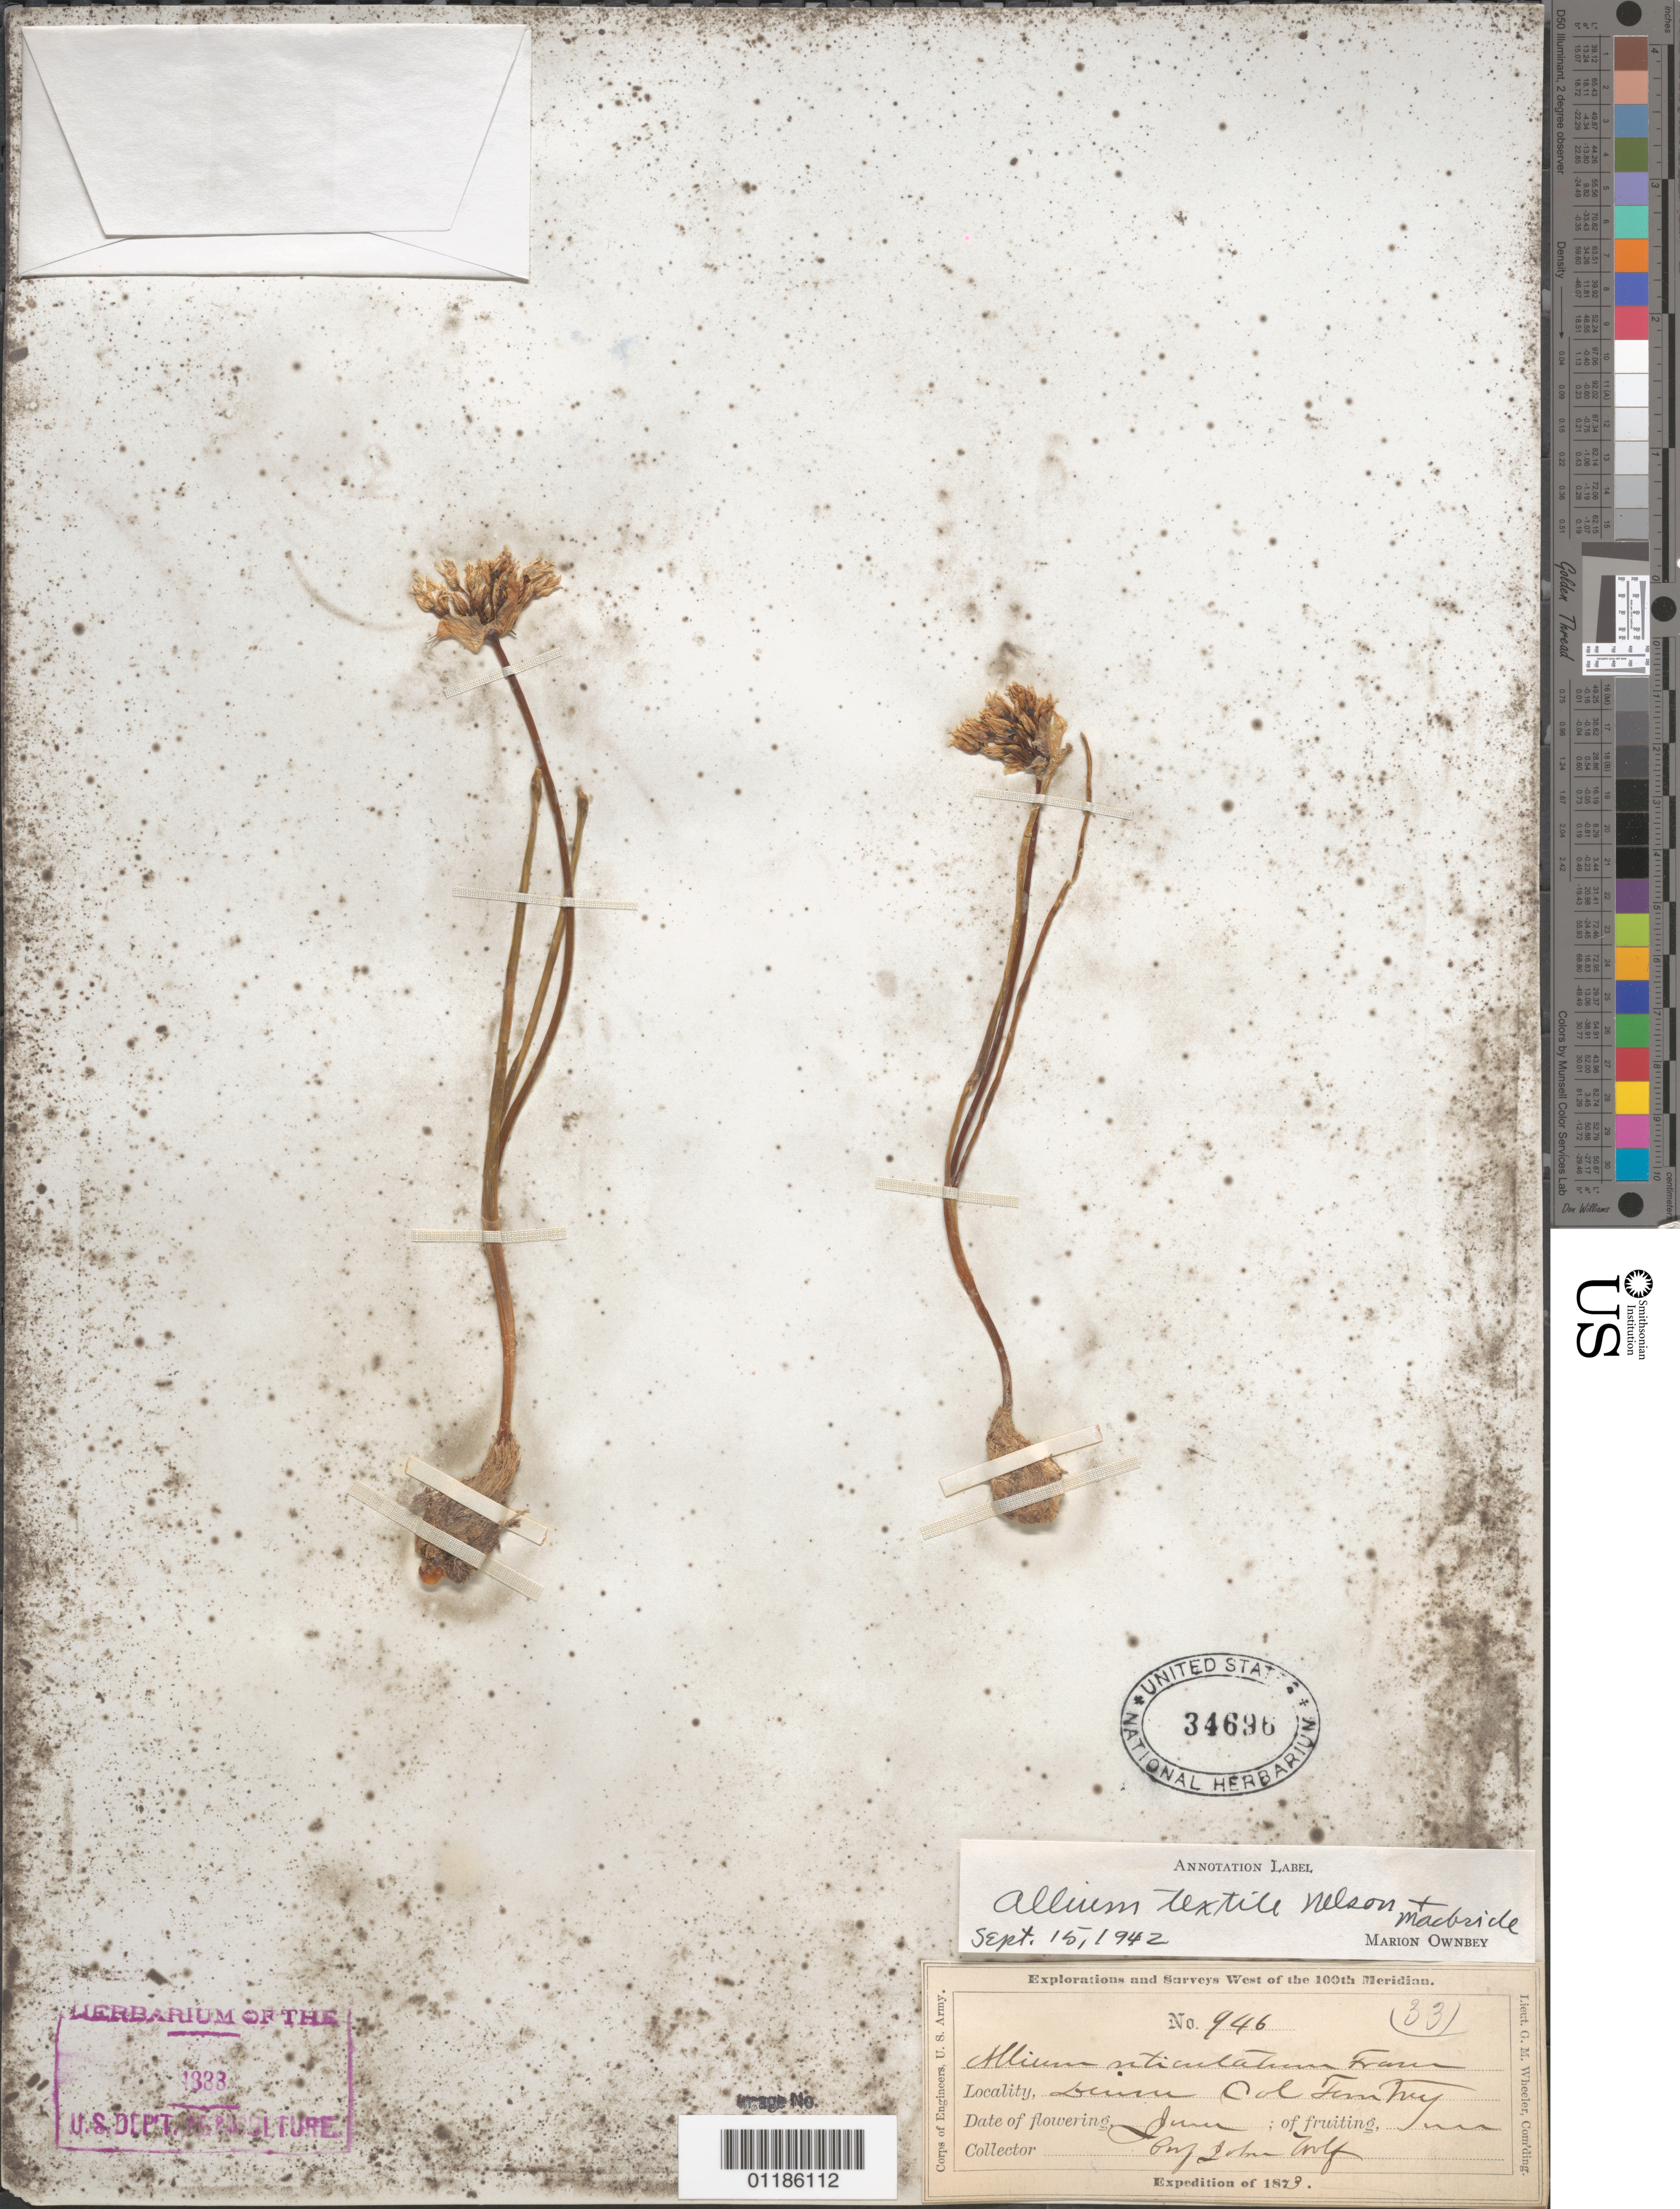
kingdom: Plantae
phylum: Tracheophyta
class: Liliopsida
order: Asparagales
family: Amaryllidaceae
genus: Allium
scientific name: Allium textile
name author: A. Nelson & J.F. Macbr.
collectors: J. Wolf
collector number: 946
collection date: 1873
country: United States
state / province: Colorado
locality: Denver.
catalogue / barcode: US 34696